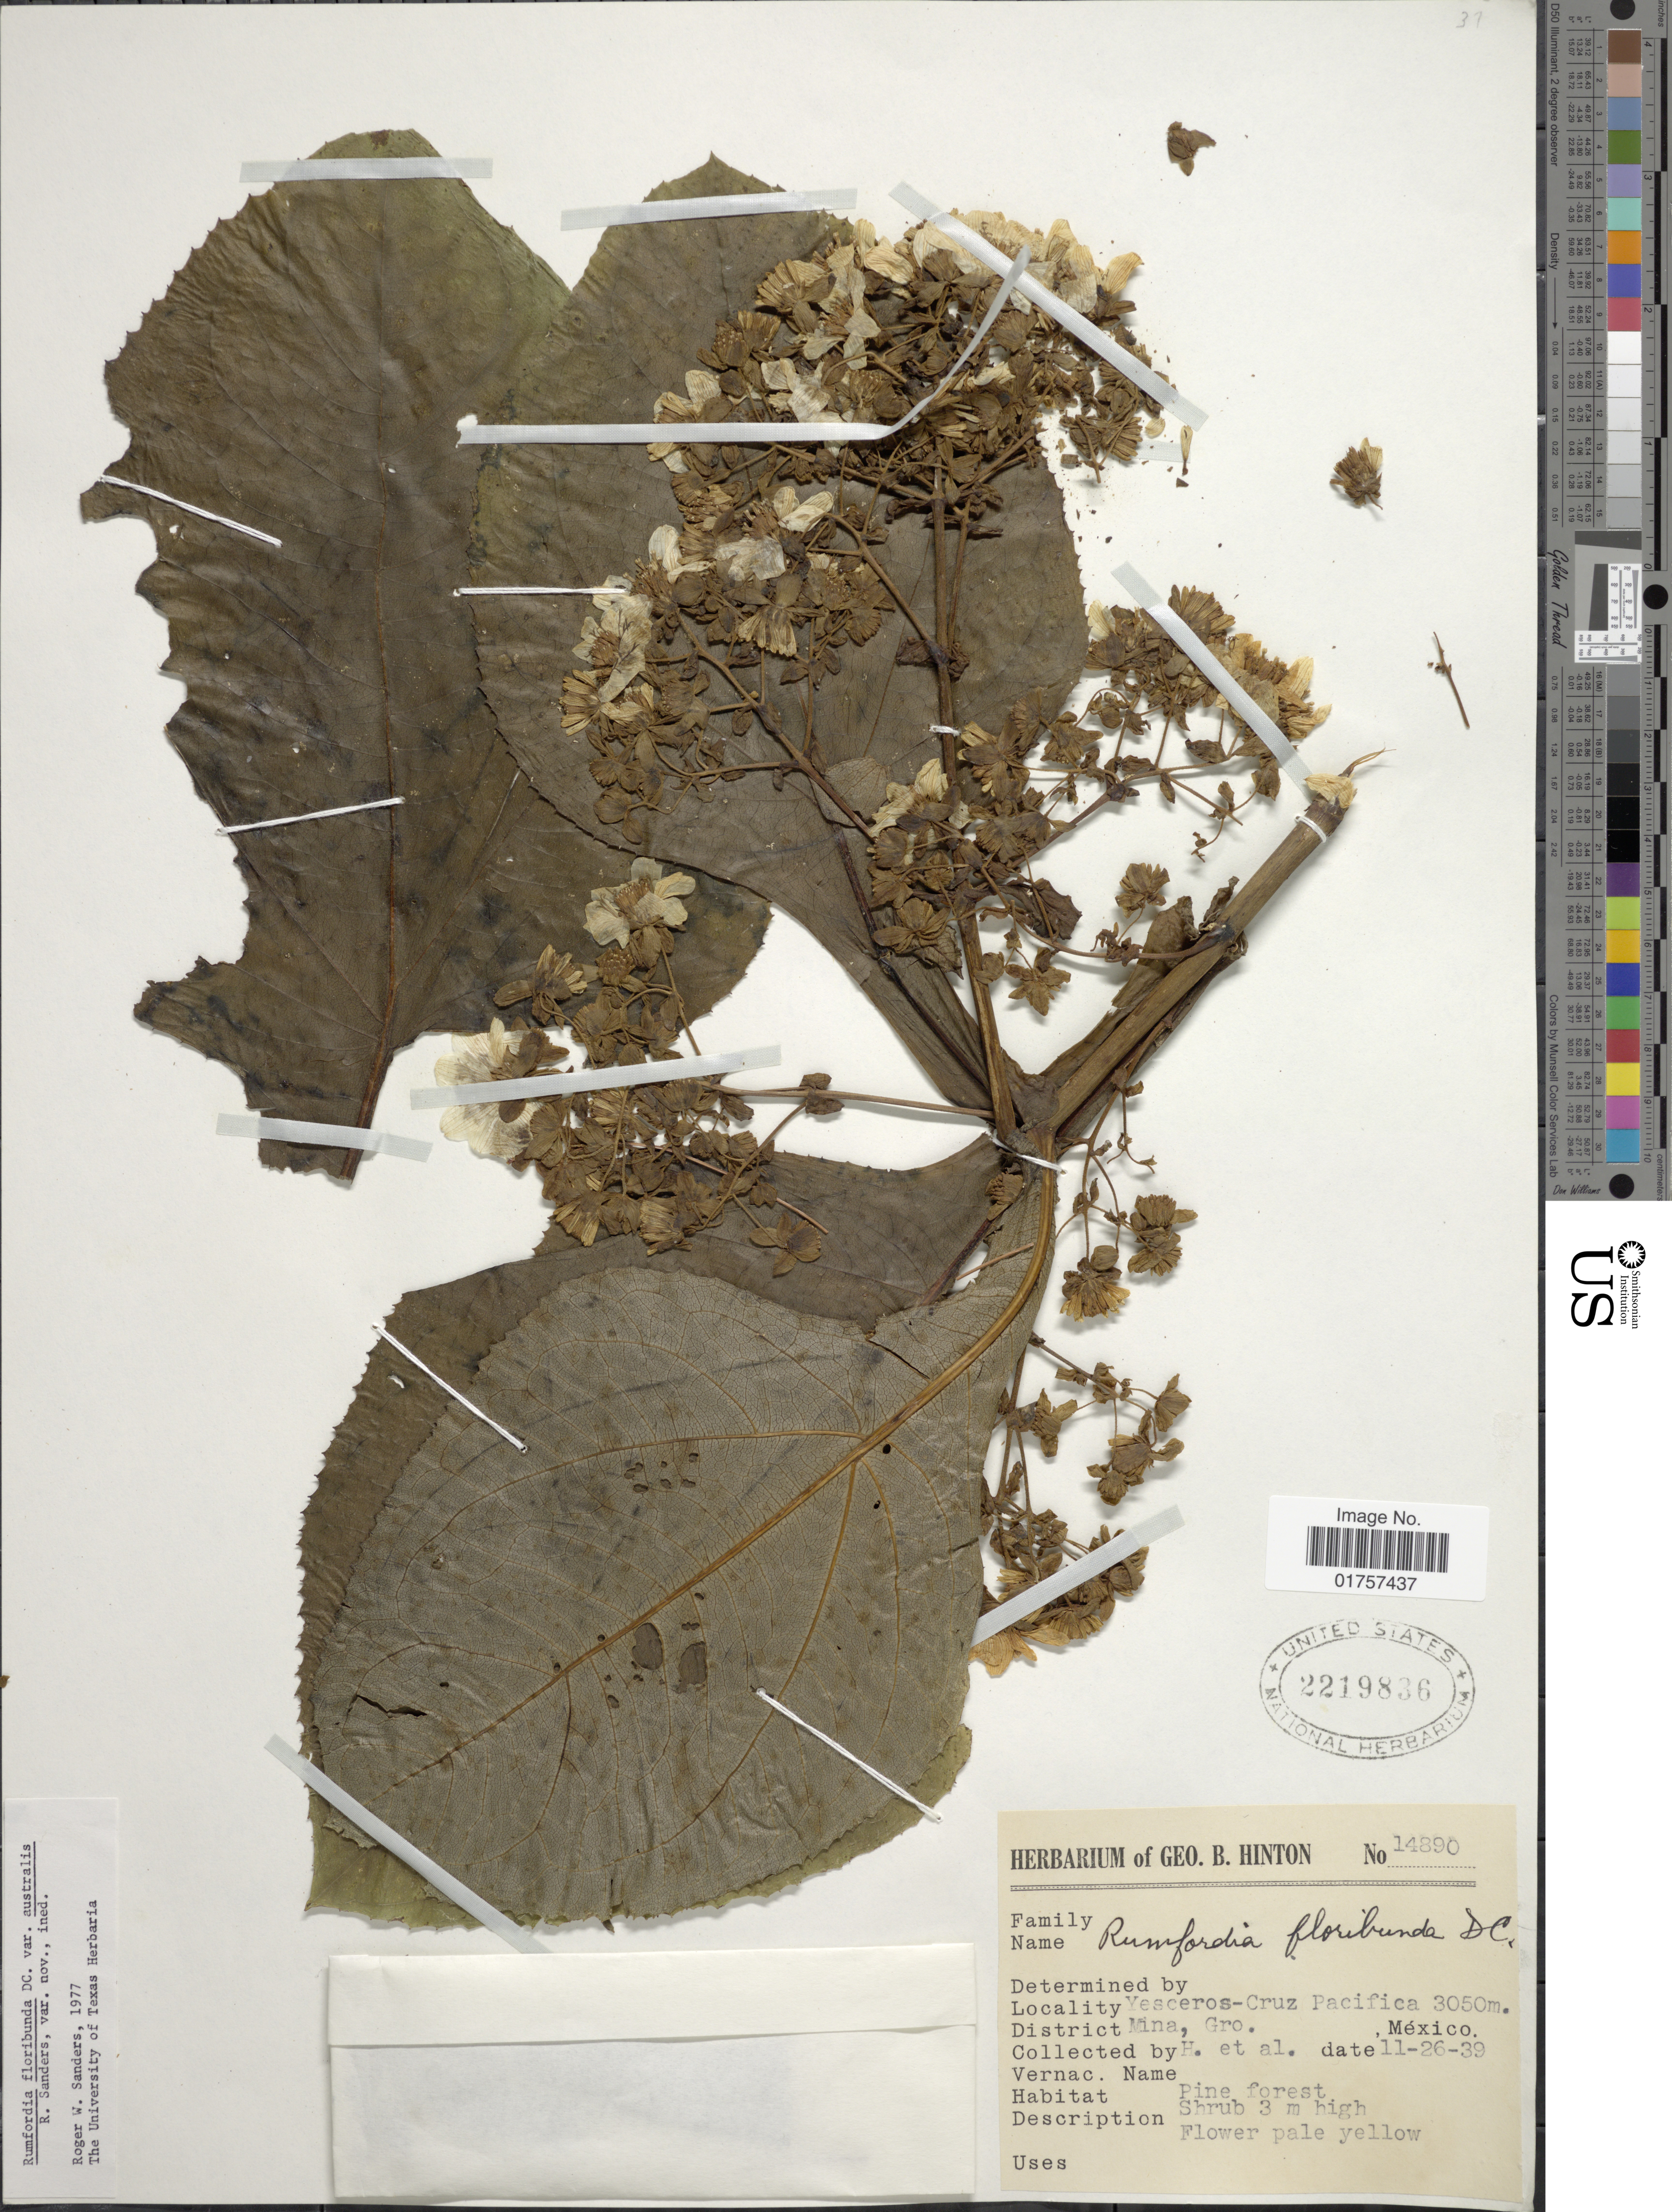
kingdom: Plantae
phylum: Tracheophyta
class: Magnoliopsida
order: Asterales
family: Asteraceae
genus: Rumfordia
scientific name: Rumfordia floribunda var. jaliscensis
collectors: G. B. Hinton & et al.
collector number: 14890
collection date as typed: Transcribed d/m/y: 26/11/39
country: Mexico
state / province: Guerrero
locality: Yesceros-Cruz Pacifica. District Mina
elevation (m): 3050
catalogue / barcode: US 2219836